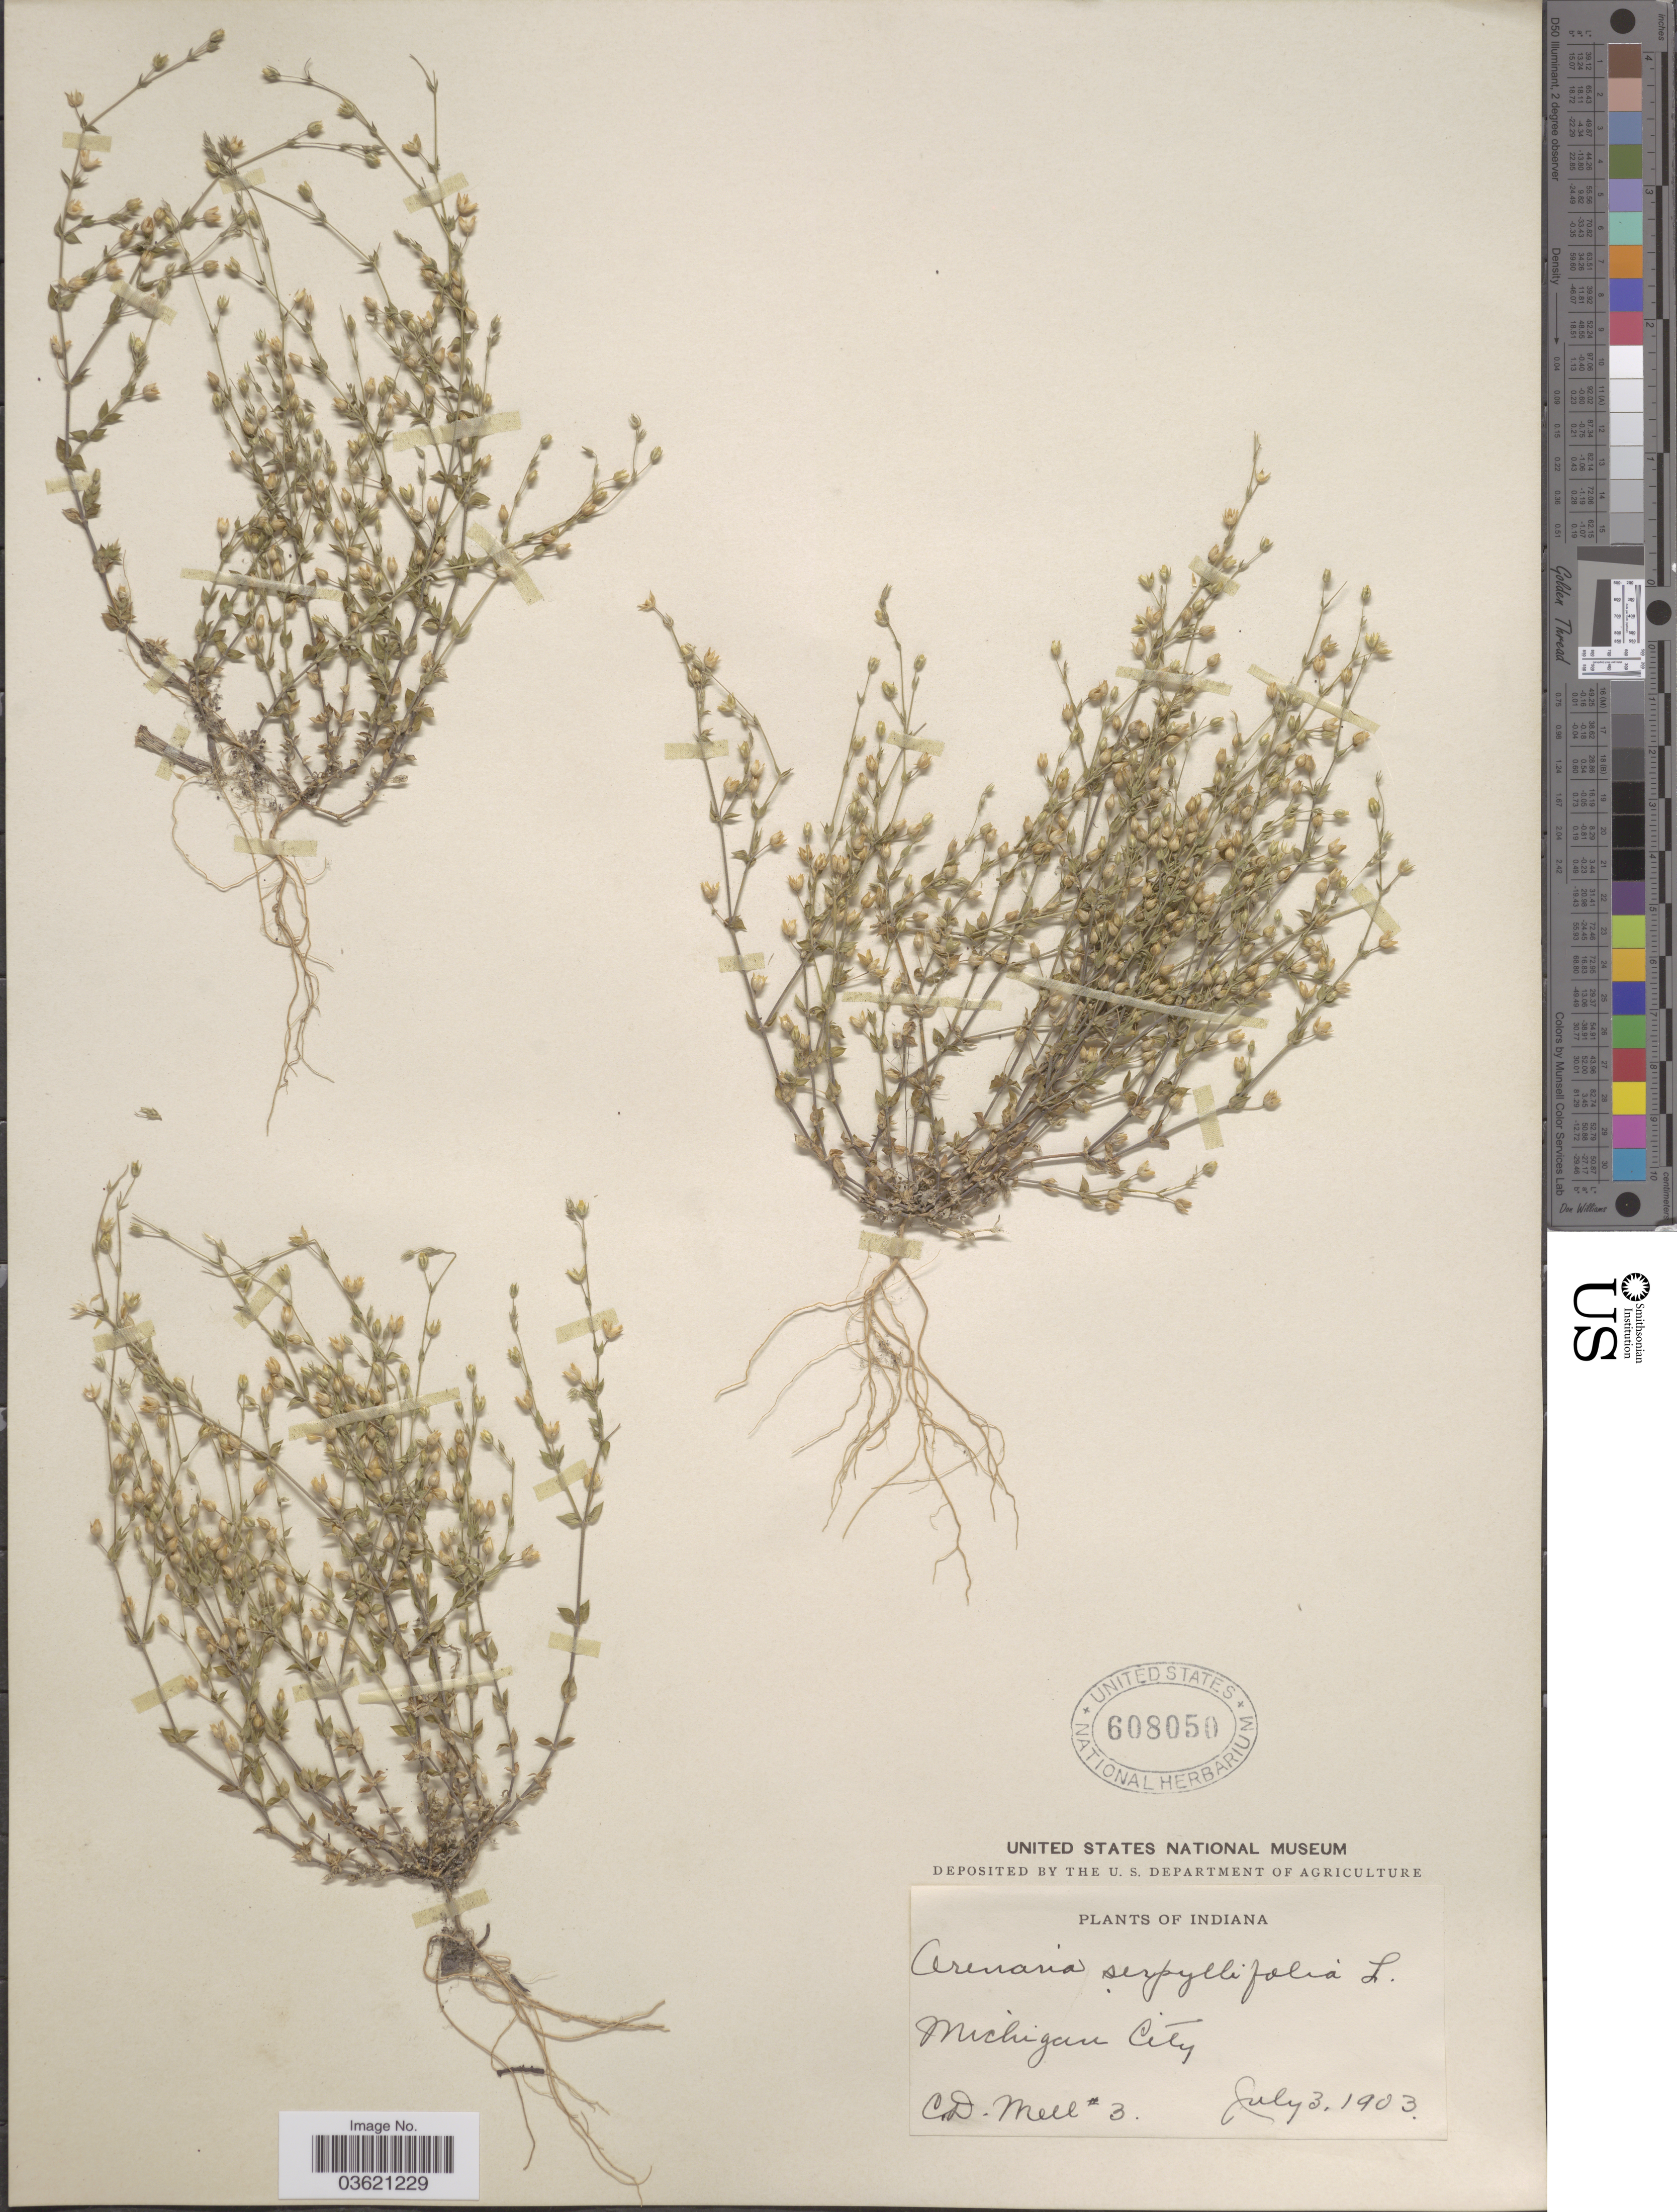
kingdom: Plantae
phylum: Tracheophyta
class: Magnoliopsida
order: Caryophyllales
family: Caryophyllaceae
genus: Arenaria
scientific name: Arenaria serpyllifolia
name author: L.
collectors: C. D. Mell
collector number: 3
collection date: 1903-07-03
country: United States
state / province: Indiana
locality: Michigan City.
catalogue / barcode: US 608050